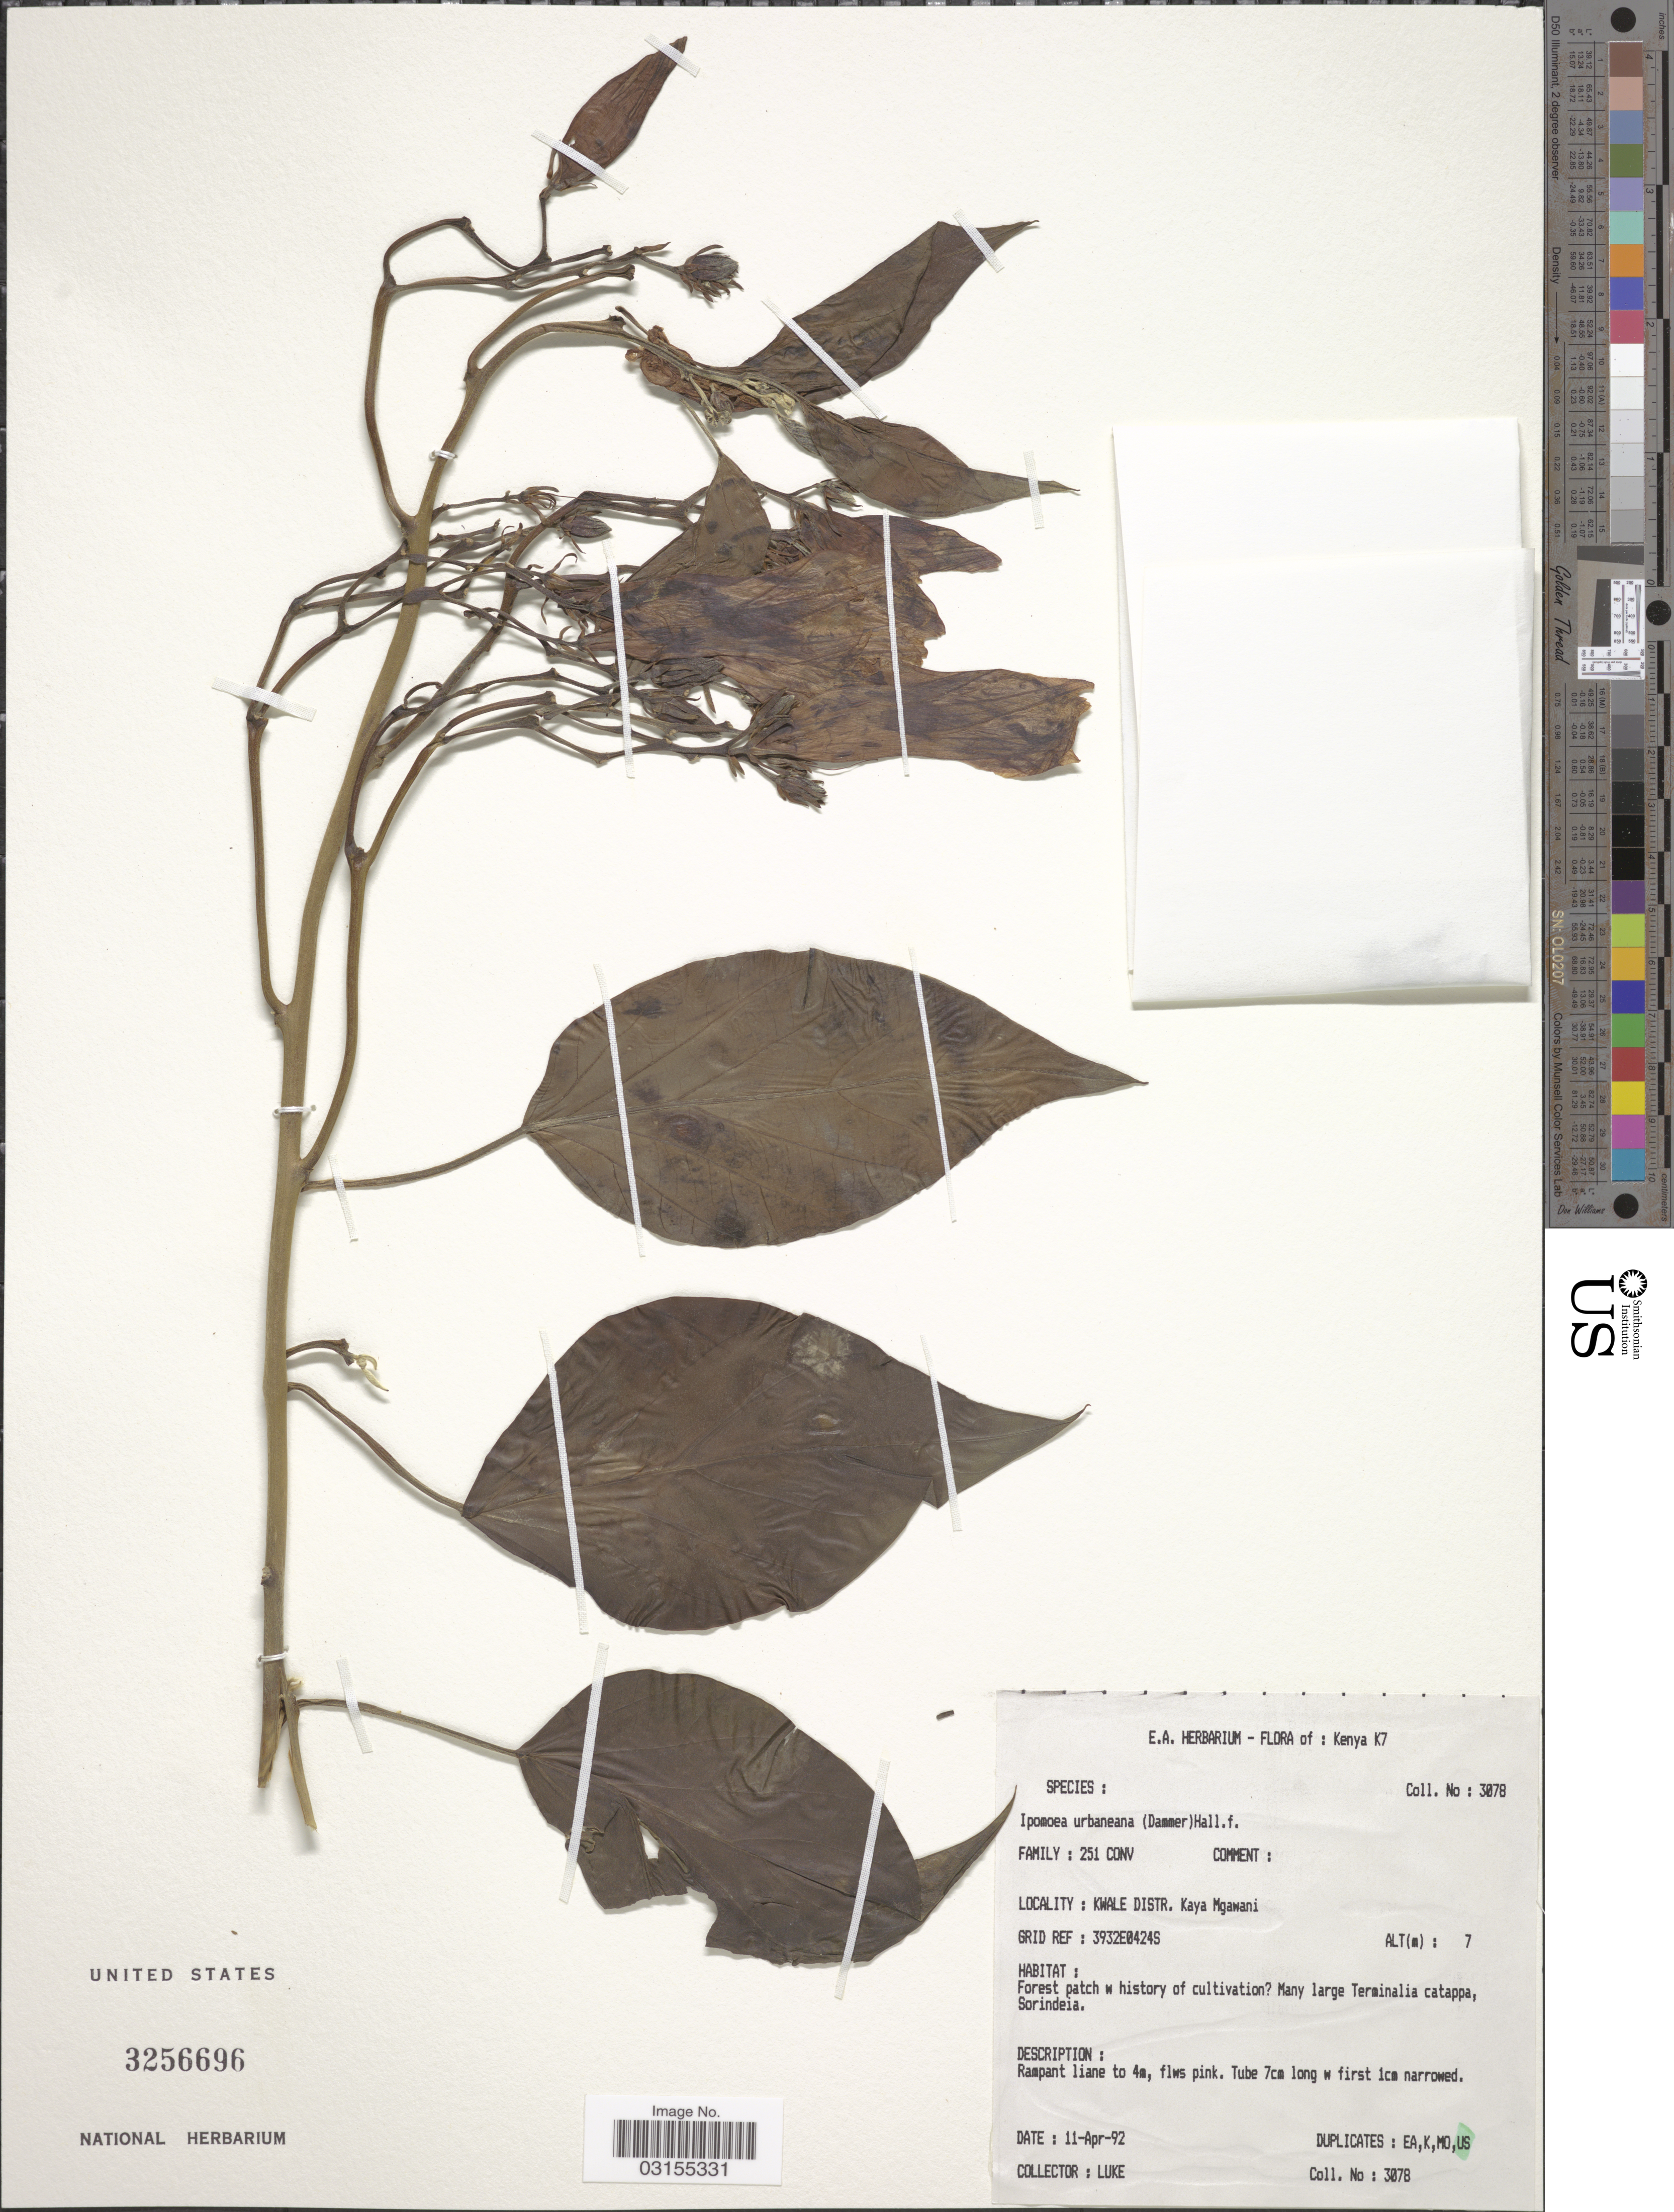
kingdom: Plantae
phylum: Tracheophyta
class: Magnoliopsida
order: Solanales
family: Convolvulaceae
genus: Ipomoea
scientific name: Ipomoea urbaniana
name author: (Dammer) Hallier f.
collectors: -. Luke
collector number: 3078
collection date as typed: Transcribed d/m/y: 11/4/92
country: Kenya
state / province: Kwale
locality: K7, Kwale Distr, Kaya Mgawani..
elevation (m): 7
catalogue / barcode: US 3256696